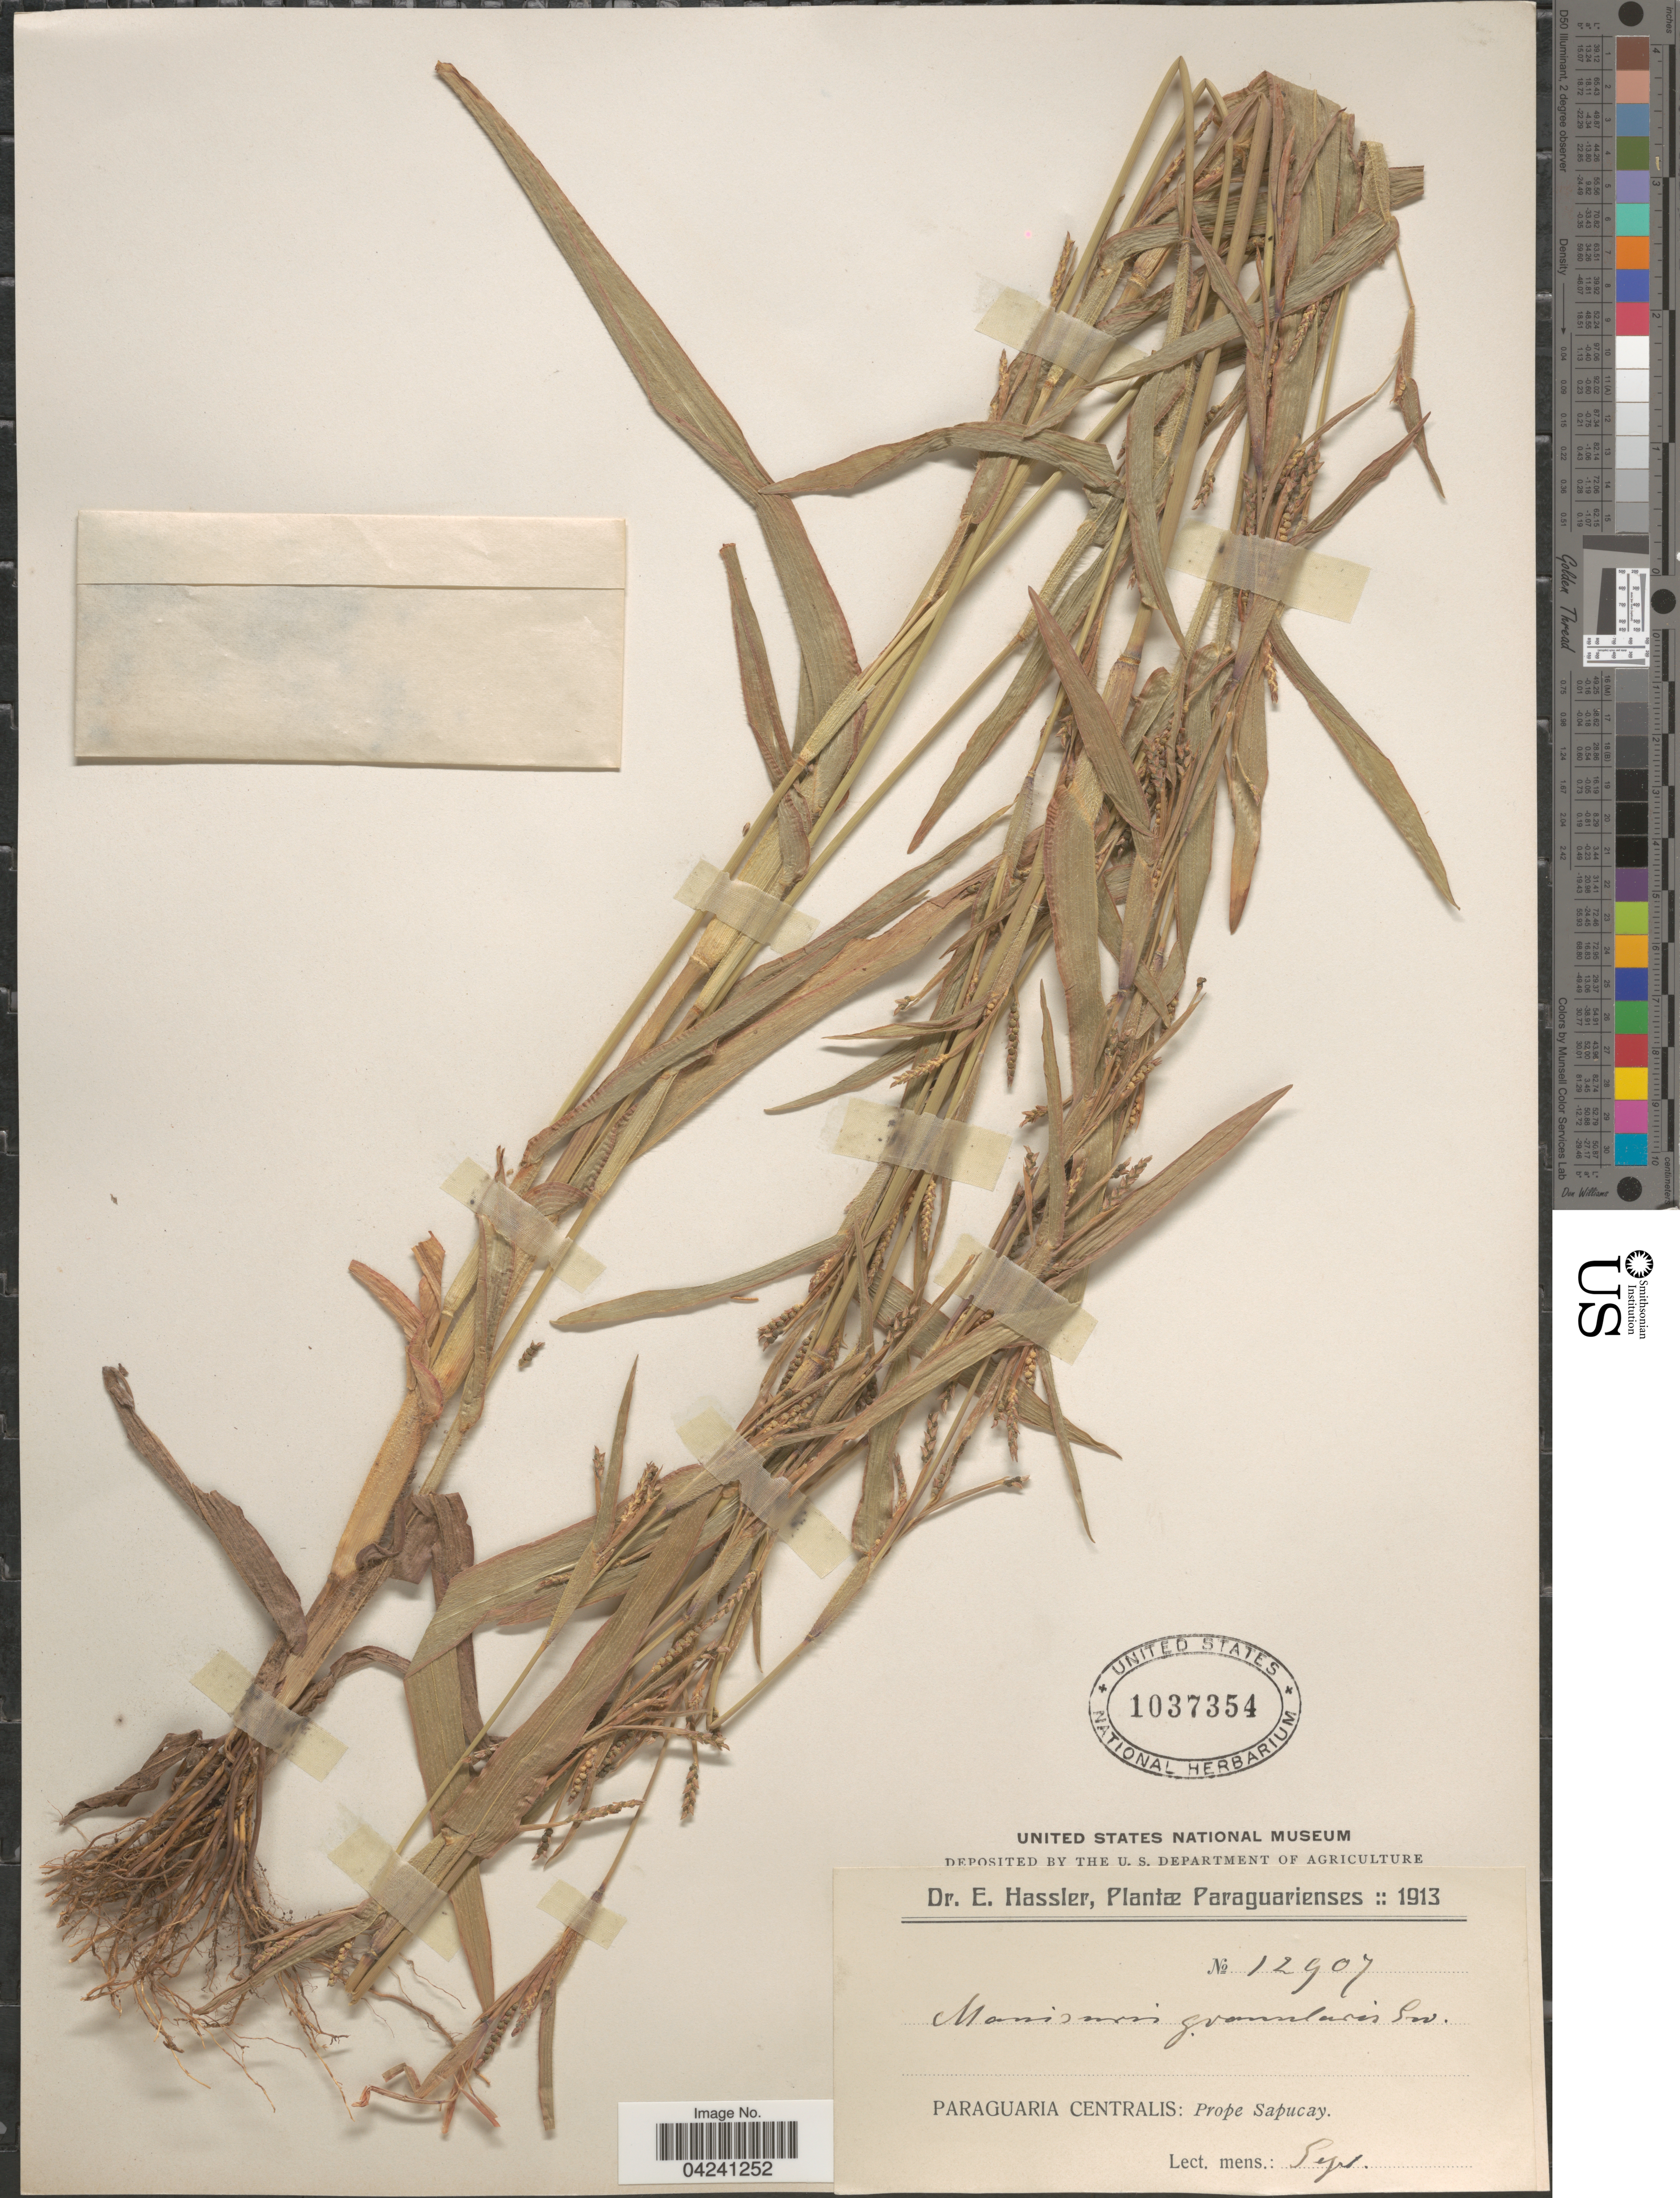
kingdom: Plantae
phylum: Tracheophyta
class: Liliopsida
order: Poales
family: Poaceae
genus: Hackelochloa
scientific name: Hackelochloa granularis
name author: (L.) Kuntze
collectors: E. Hassler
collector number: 12907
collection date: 1913-09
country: Paraguay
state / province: Central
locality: Paraguarienses. Paraguaria Centralis: Prope Sapucay.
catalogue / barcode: US 1037354